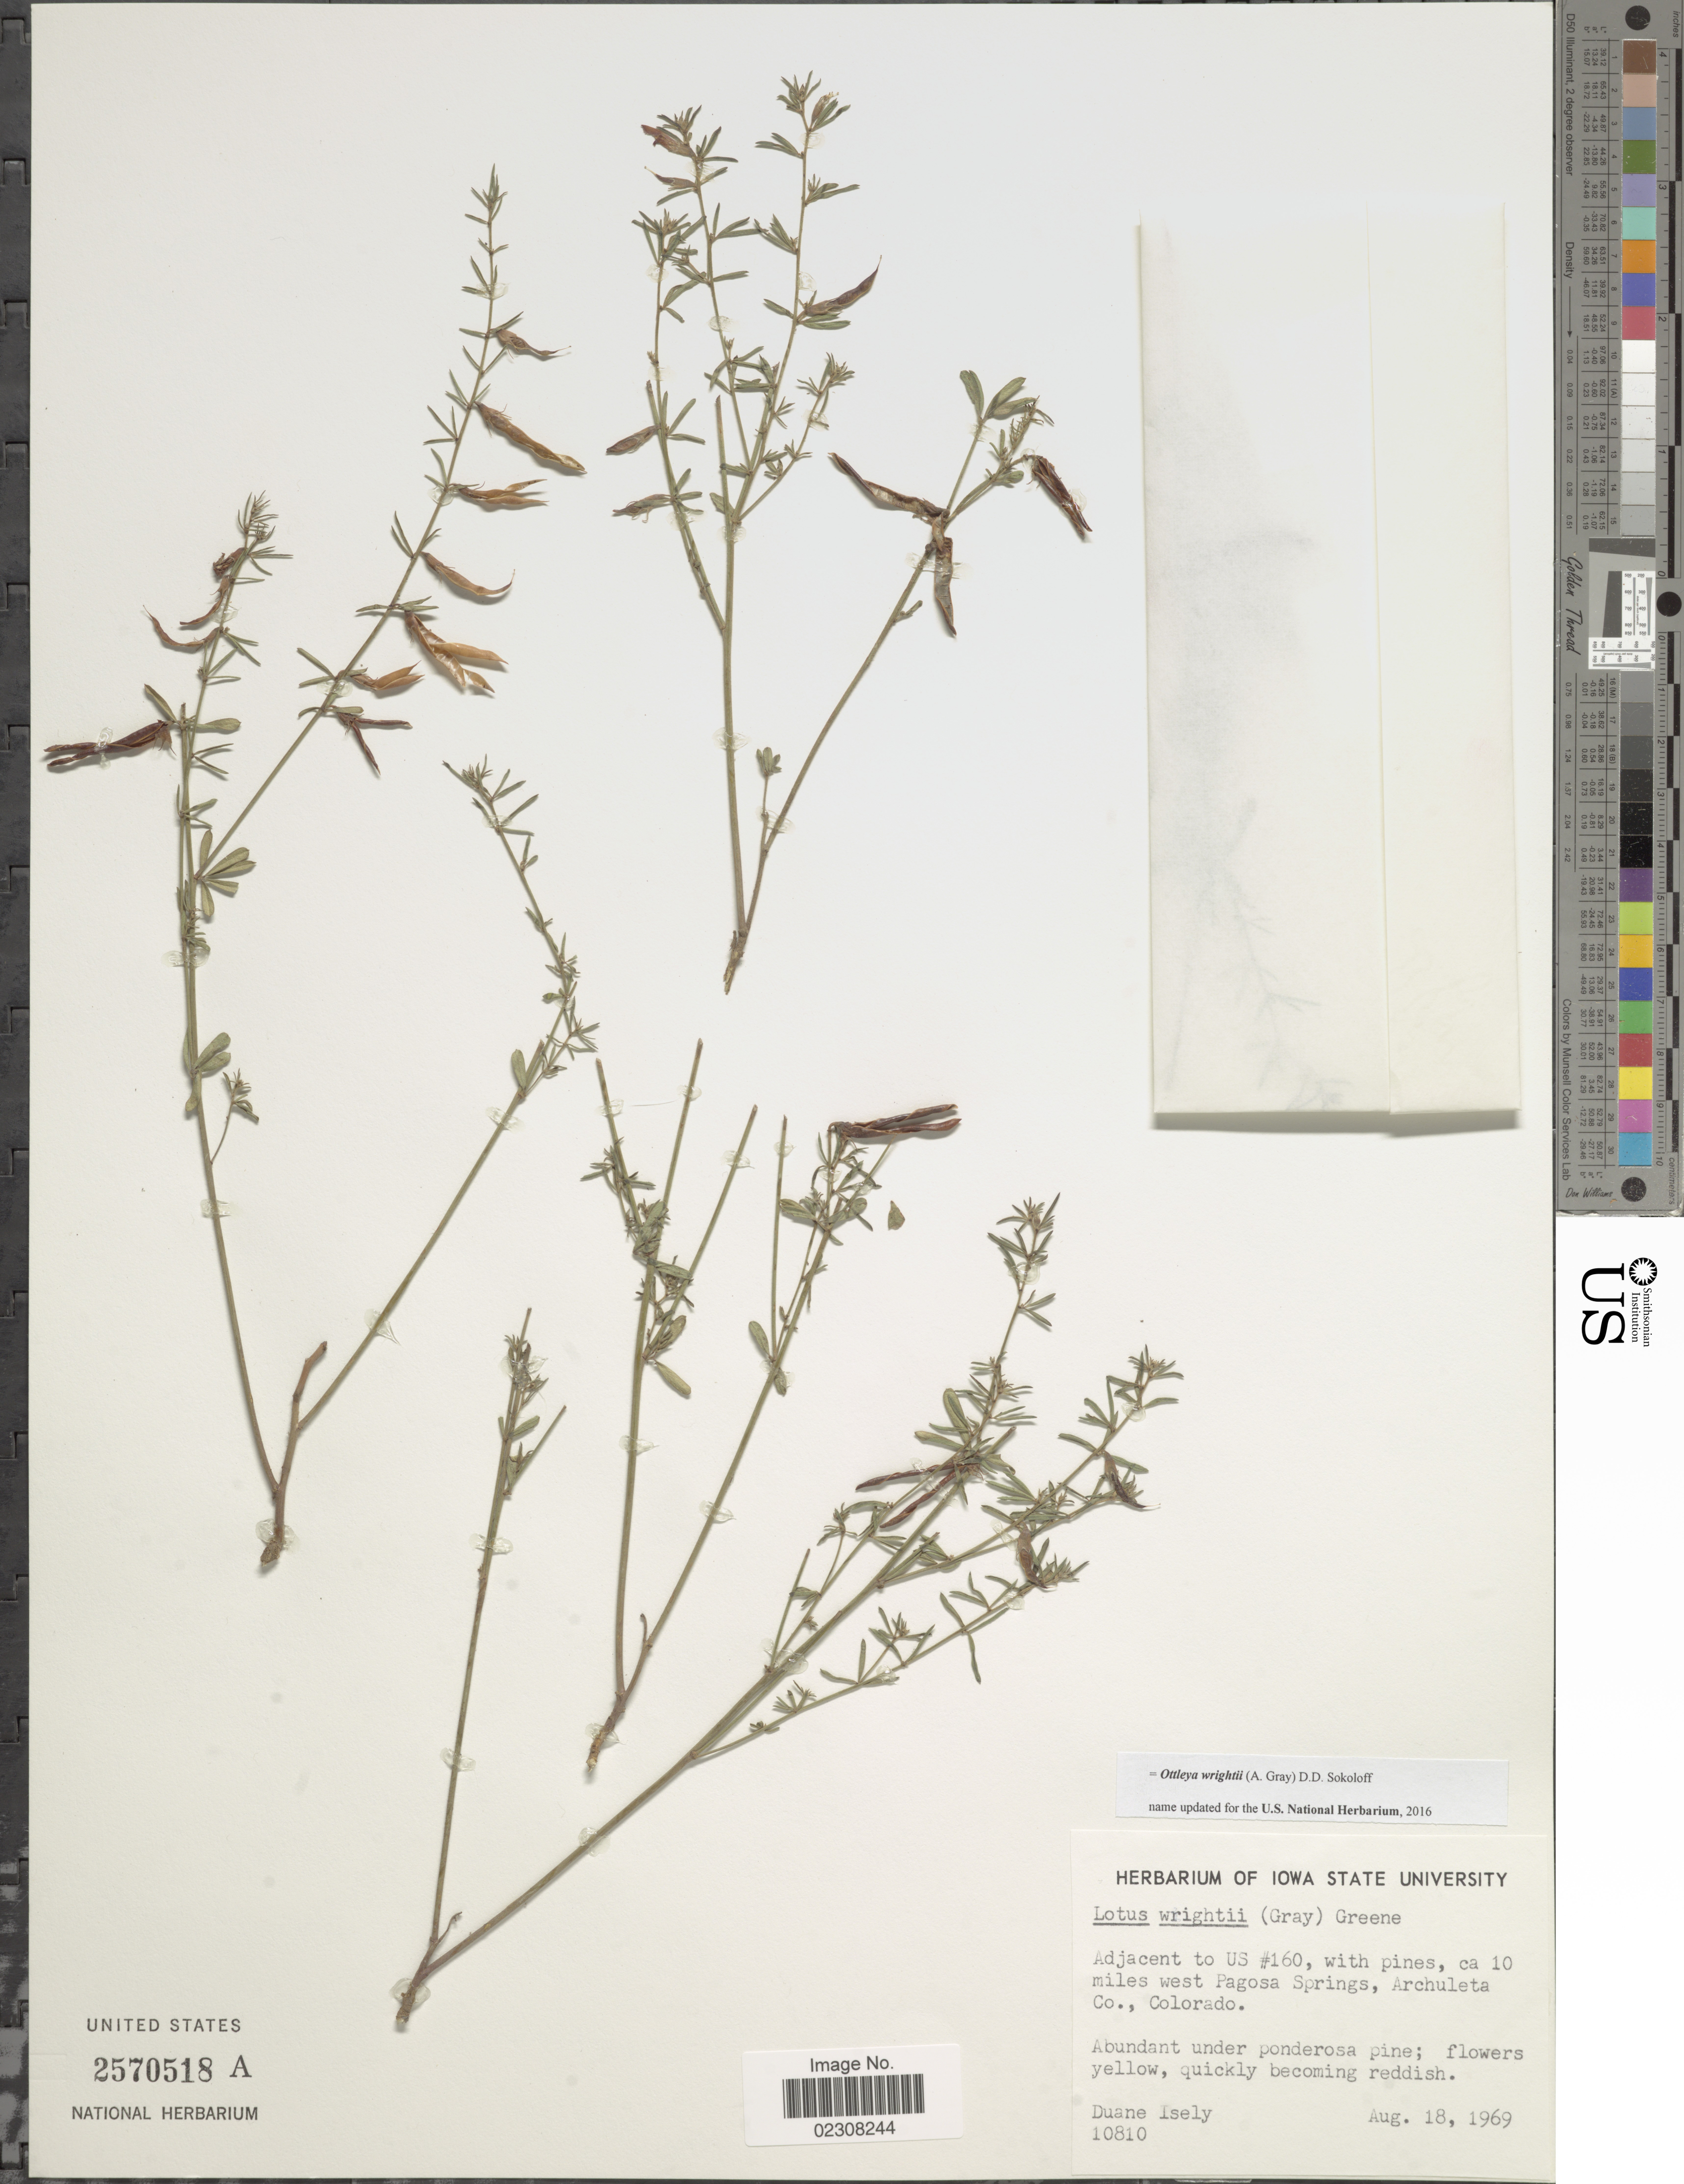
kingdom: Plantae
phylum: Tracheophyta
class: Magnoliopsida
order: Fabales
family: Fabaceae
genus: Ottleya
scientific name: Ottleya wrightii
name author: (A. Gray) D.D. Sokoloff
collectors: D. Isely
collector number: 10810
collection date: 1969-08-18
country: United States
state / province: Colorado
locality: Adjacent to US #160, with pines, ca. 10 miles west of Pagosa Springs, Archuleta Co.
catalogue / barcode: US 2570518A